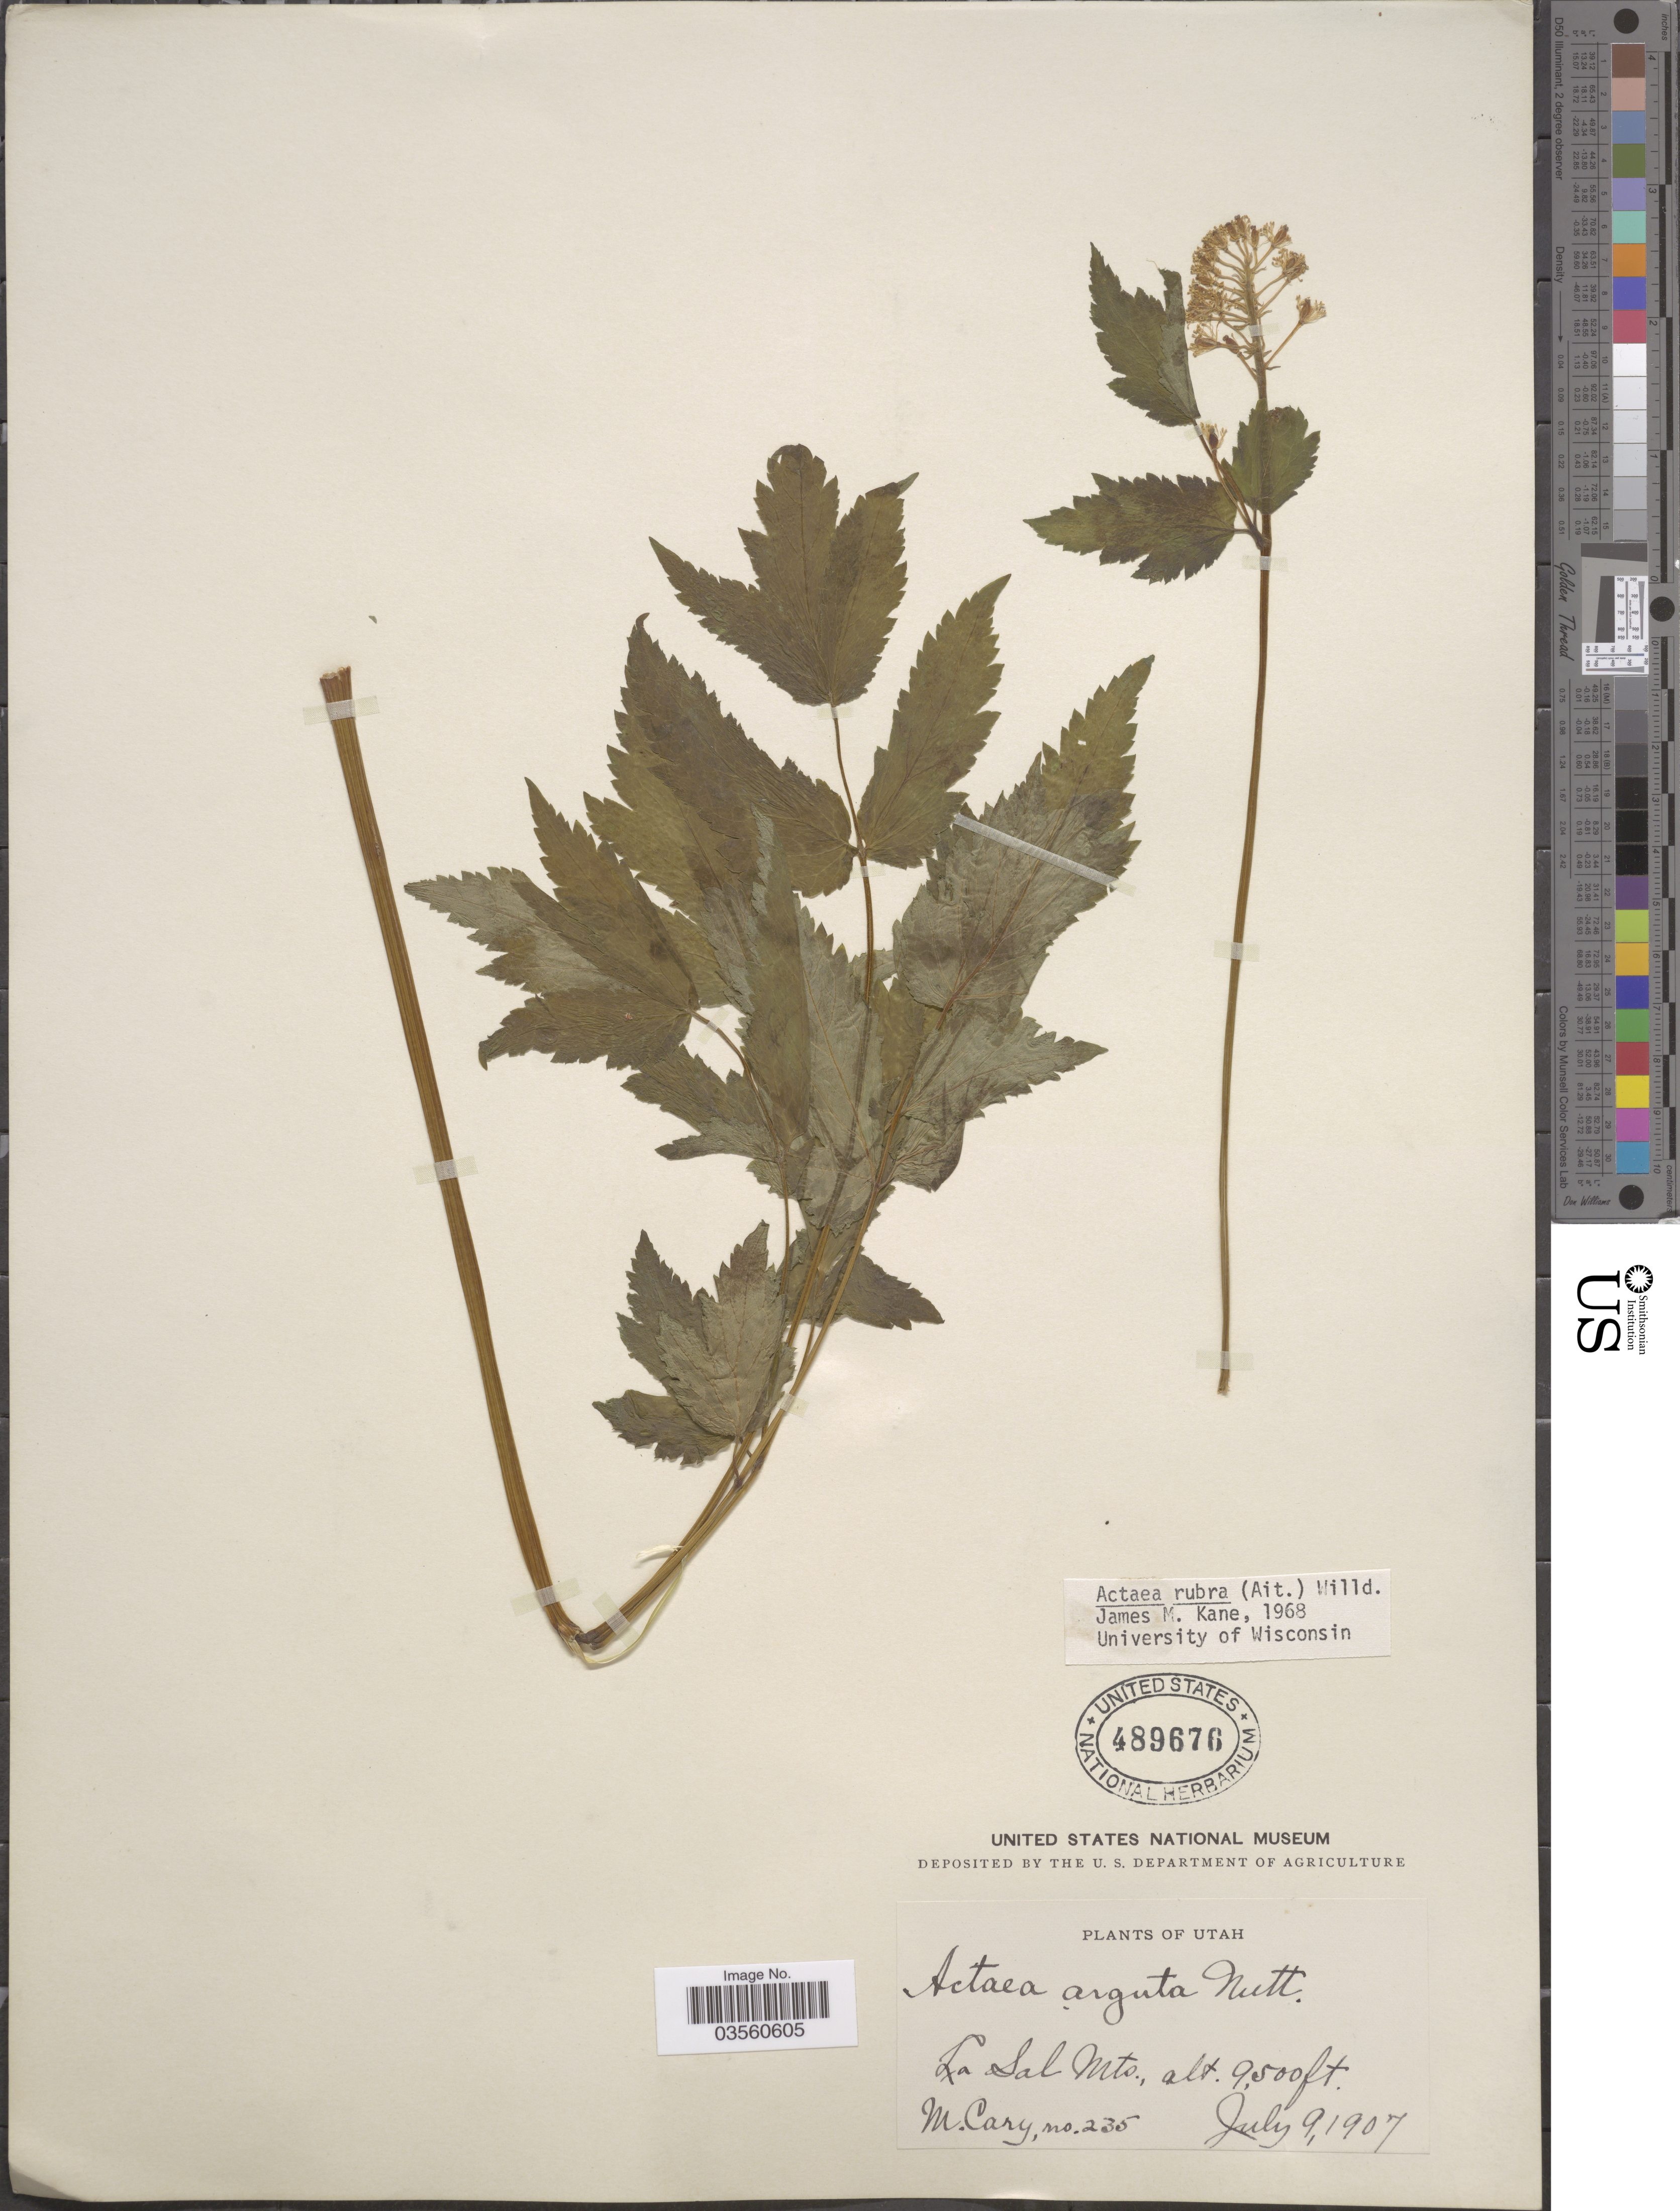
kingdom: Plantae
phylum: Tracheophyta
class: Magnoliopsida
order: Ranunculales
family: Ranunculaceae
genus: Actaea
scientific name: Actaea rubra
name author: (Aiton) Willd.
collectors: M. Cary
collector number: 235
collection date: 1907-07-09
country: United States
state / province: Utah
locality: La Sal Mts.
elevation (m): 2896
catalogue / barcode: US 489676